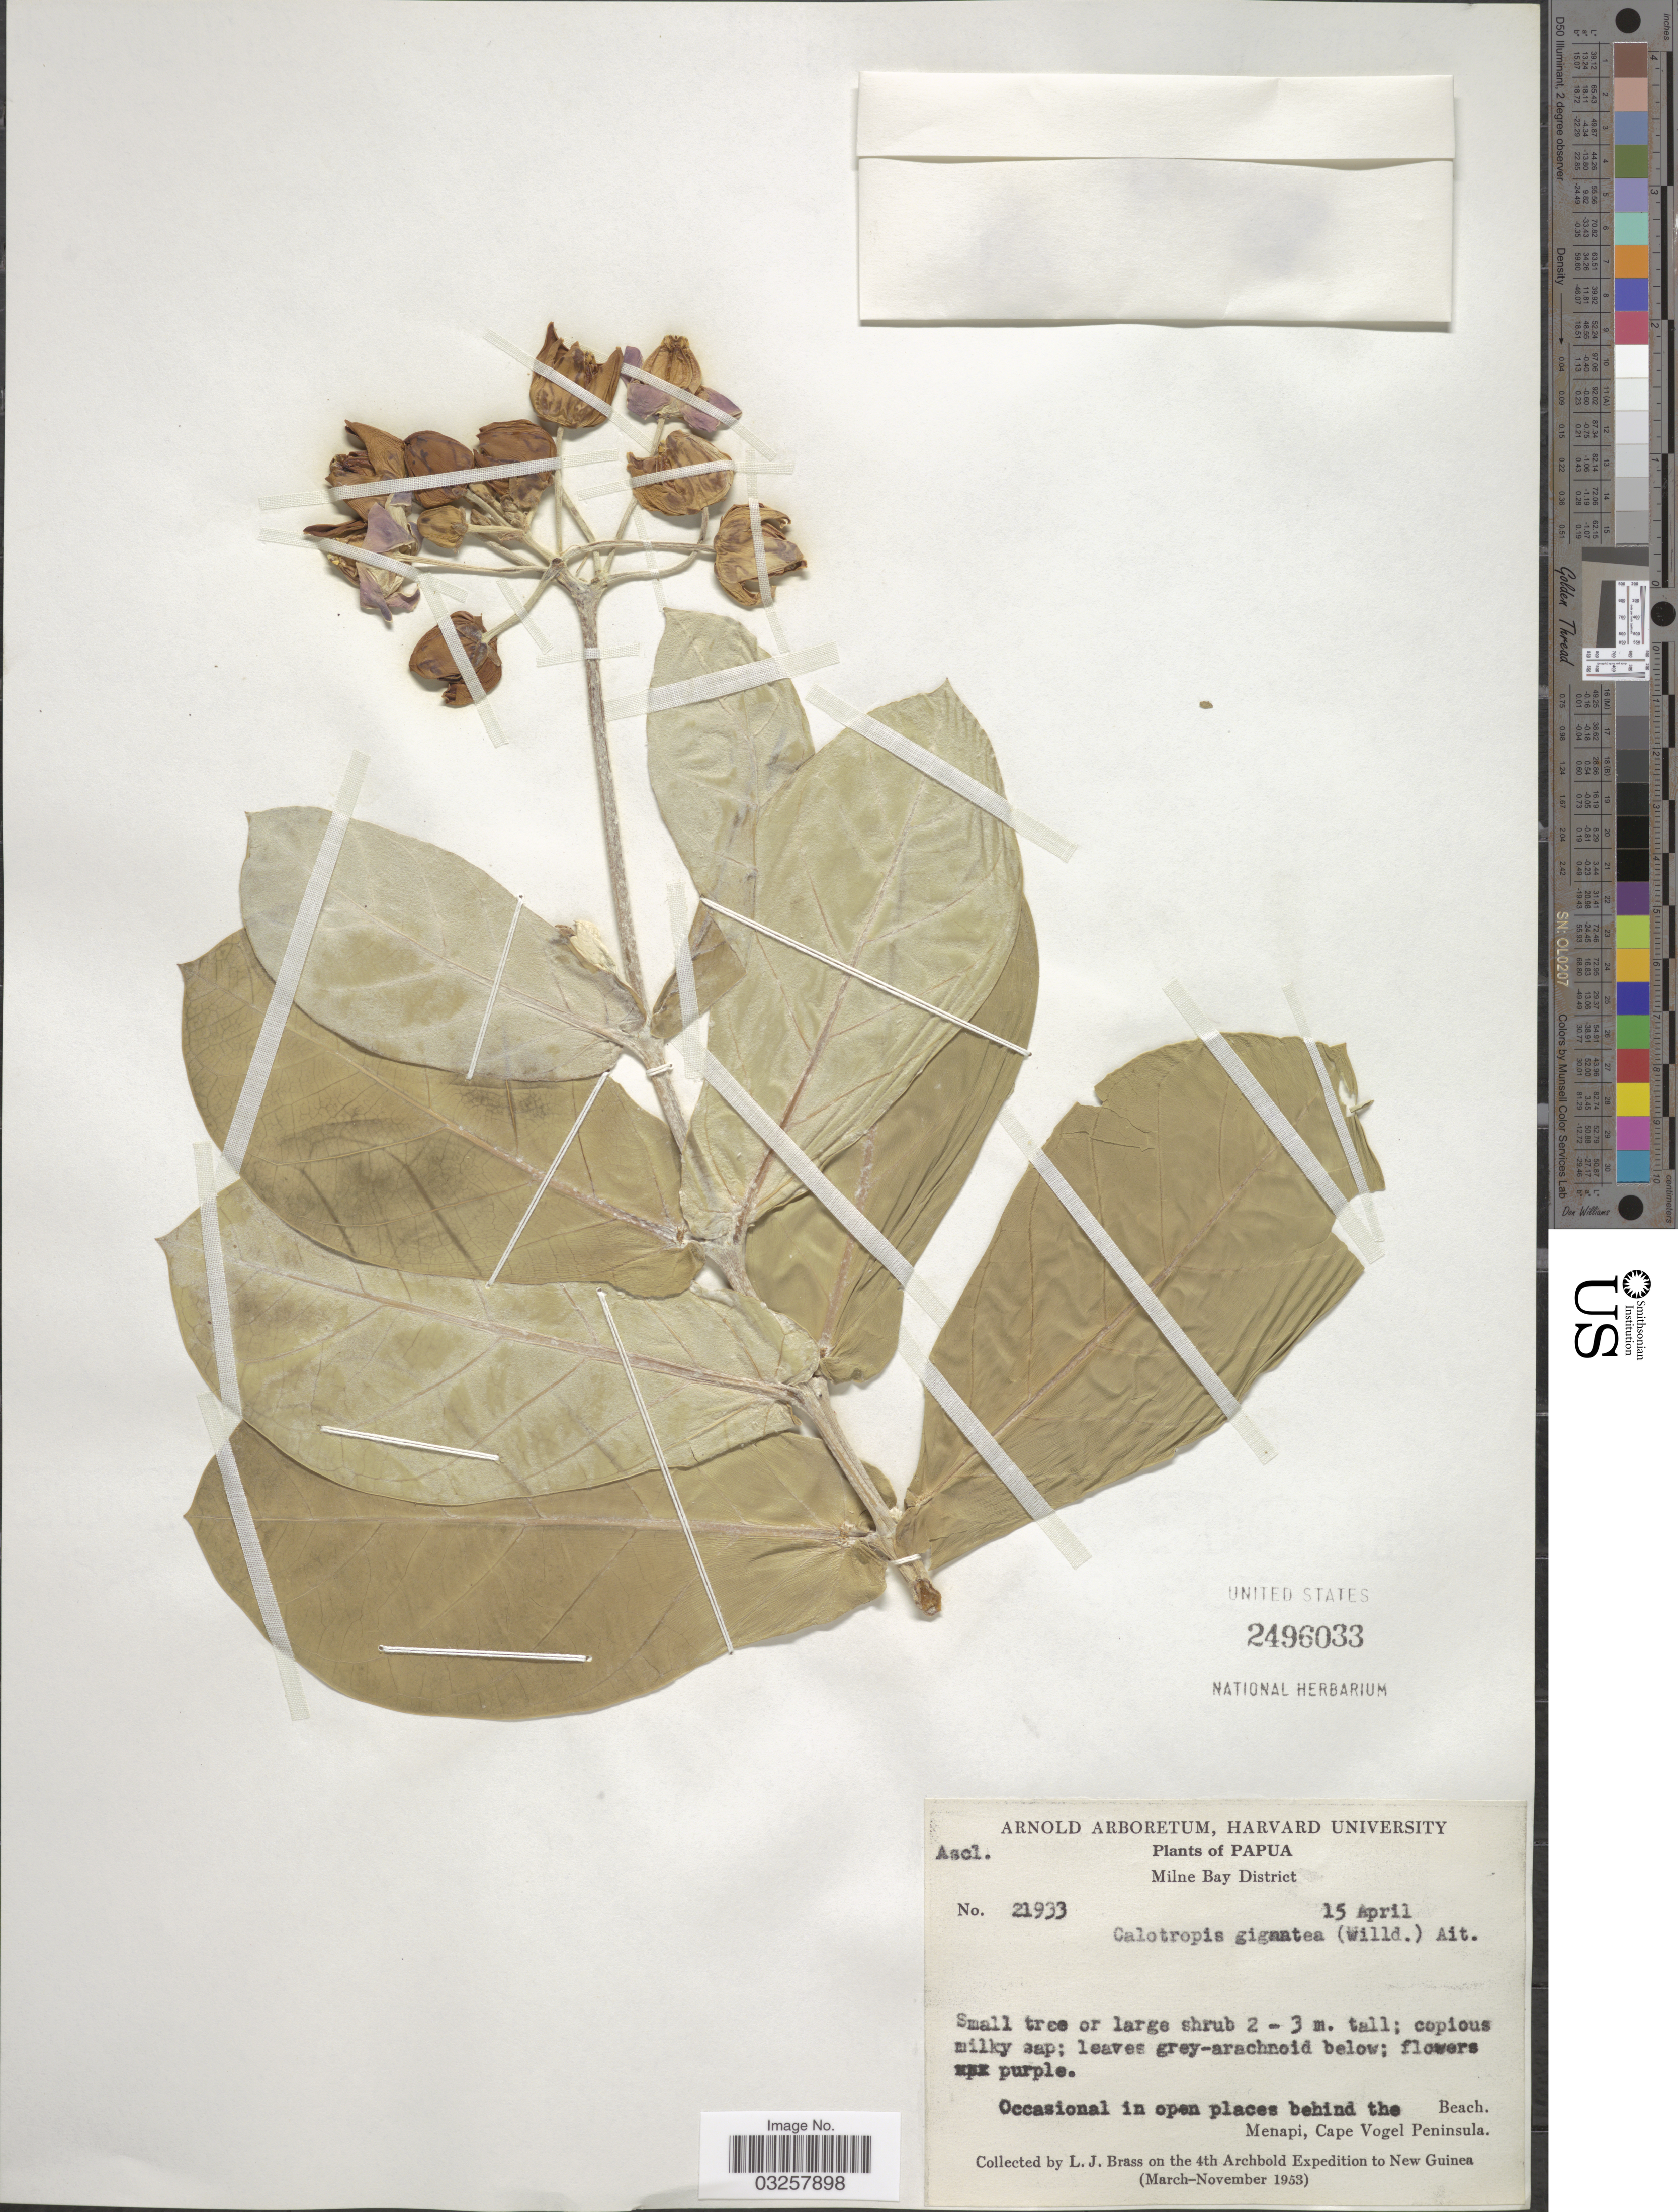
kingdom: Plantae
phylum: Tracheophyta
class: Magnoliopsida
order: Gentianales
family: Apocynaceae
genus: Calotropis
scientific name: Calotropis gigantea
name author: (L.) W.T. Aiton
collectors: L. J. Brass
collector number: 21933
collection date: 1953-04-15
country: Papua New Guinea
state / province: Milne Bay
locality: Papua. Milne Bay District. Menapi, Cape Vogel Peninsula. New Guinea.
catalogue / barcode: US 2496033